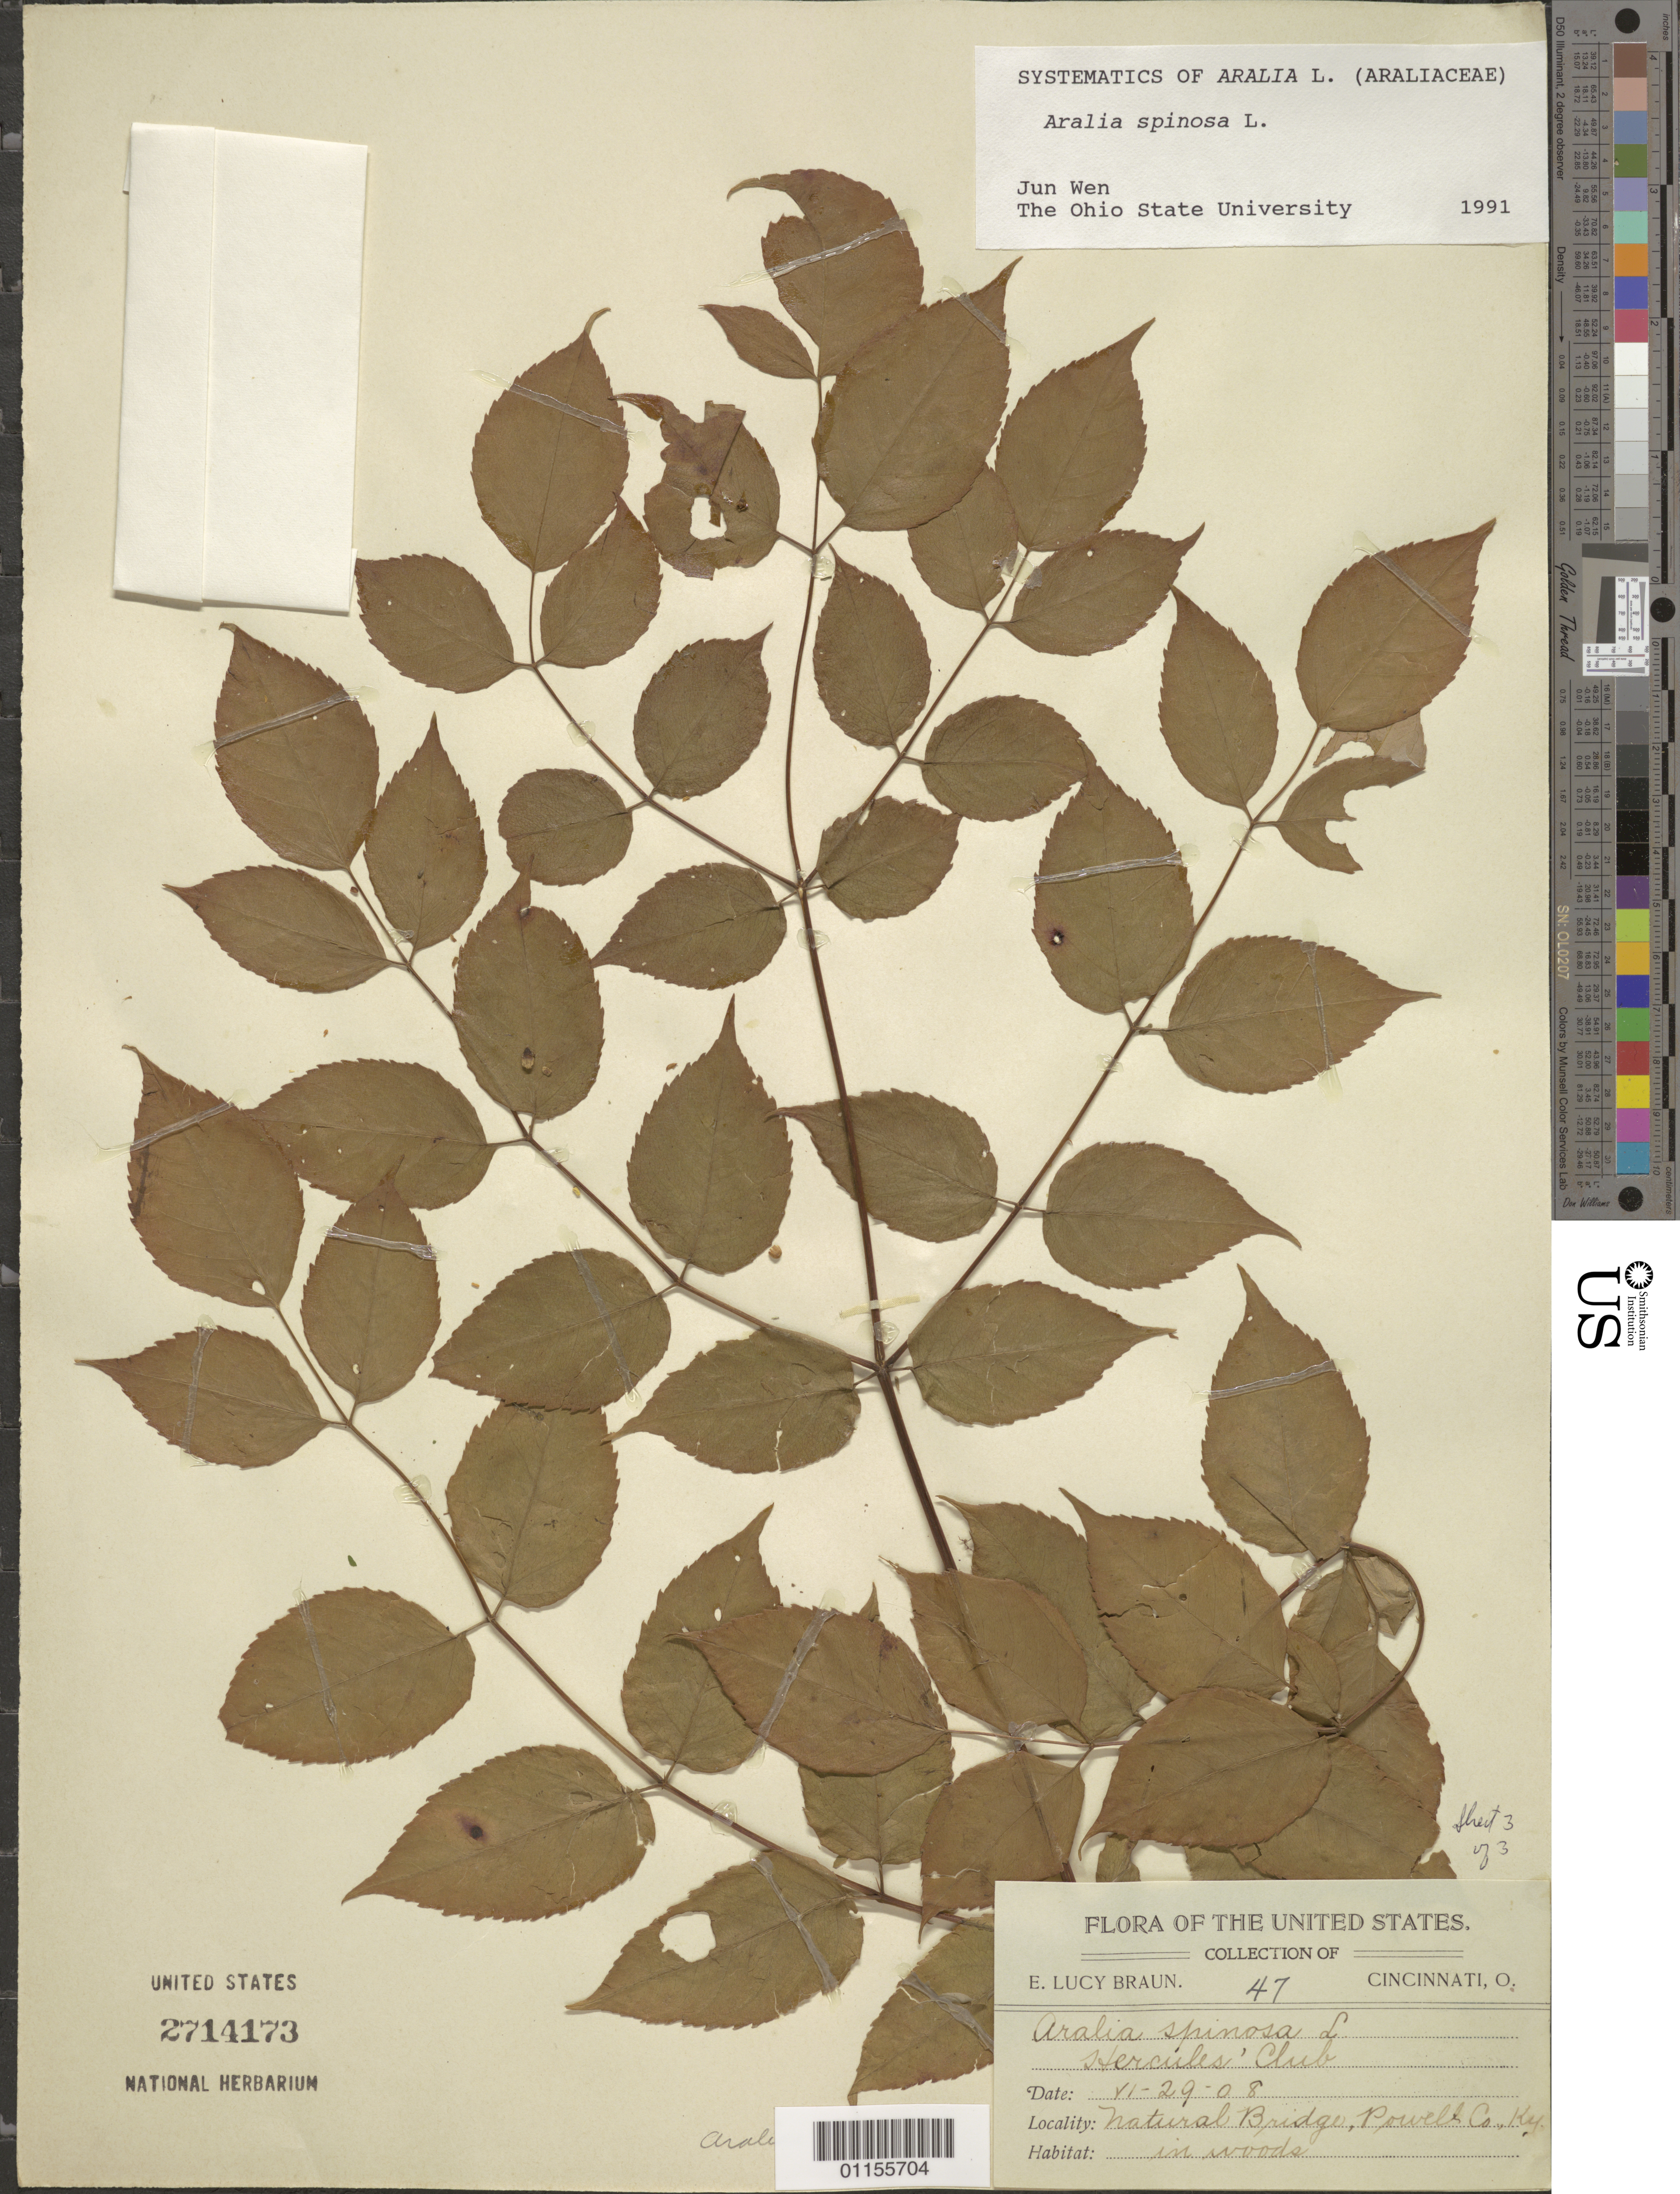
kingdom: Plantae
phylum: Tracheophyta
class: Magnoliopsida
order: Apiales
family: Araliaceae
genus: Aralia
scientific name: Aralia spinosa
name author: L.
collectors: E. L. Braun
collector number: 47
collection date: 1908-06-29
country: United States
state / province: Kentucky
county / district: Powell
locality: Natural Bridge.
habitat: In woods.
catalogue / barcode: US 2714173